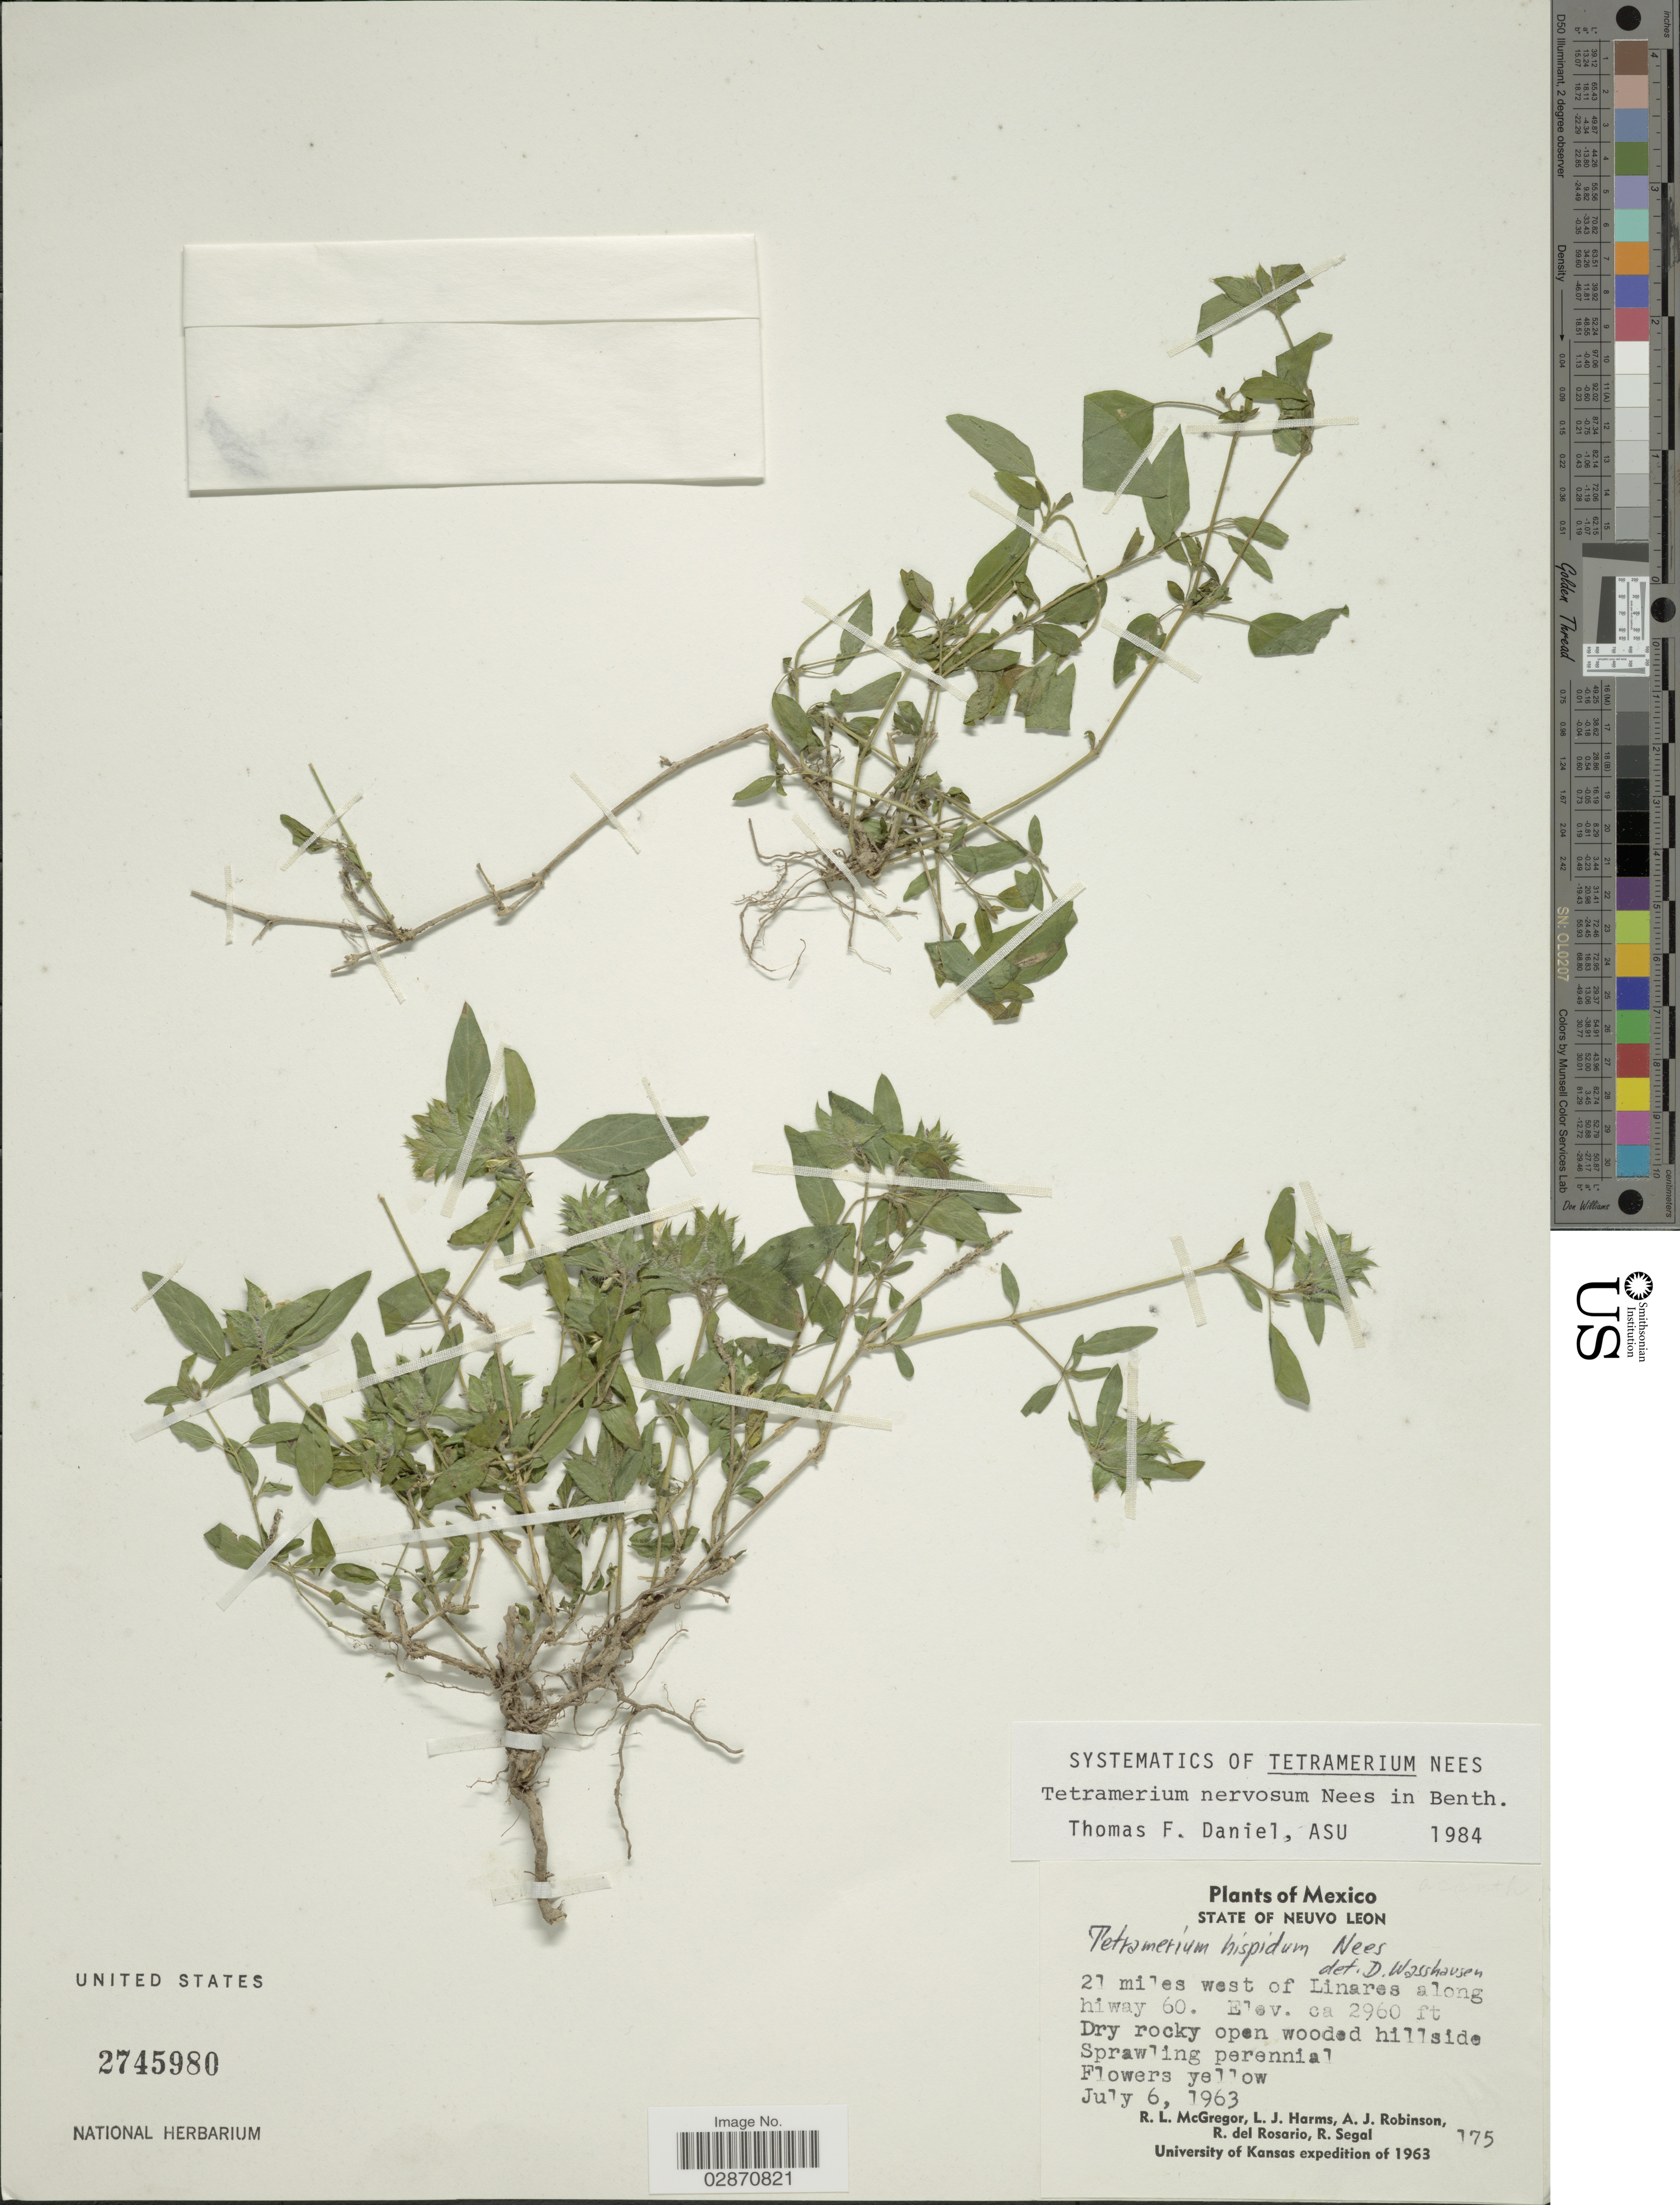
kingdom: Plantae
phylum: Tracheophyta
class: Magnoliopsida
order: Lamiales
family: Acanthaceae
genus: Tetramerium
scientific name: Tetramerium nervosum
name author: Nees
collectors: R. McGregor, L. Harms, A. J. Robinson, R. del Rosario & R. Segal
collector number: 175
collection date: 1963-07-06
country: Mexico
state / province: Nuevo León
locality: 21 miles west of Linares along hiway 60.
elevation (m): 902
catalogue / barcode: US 2745980